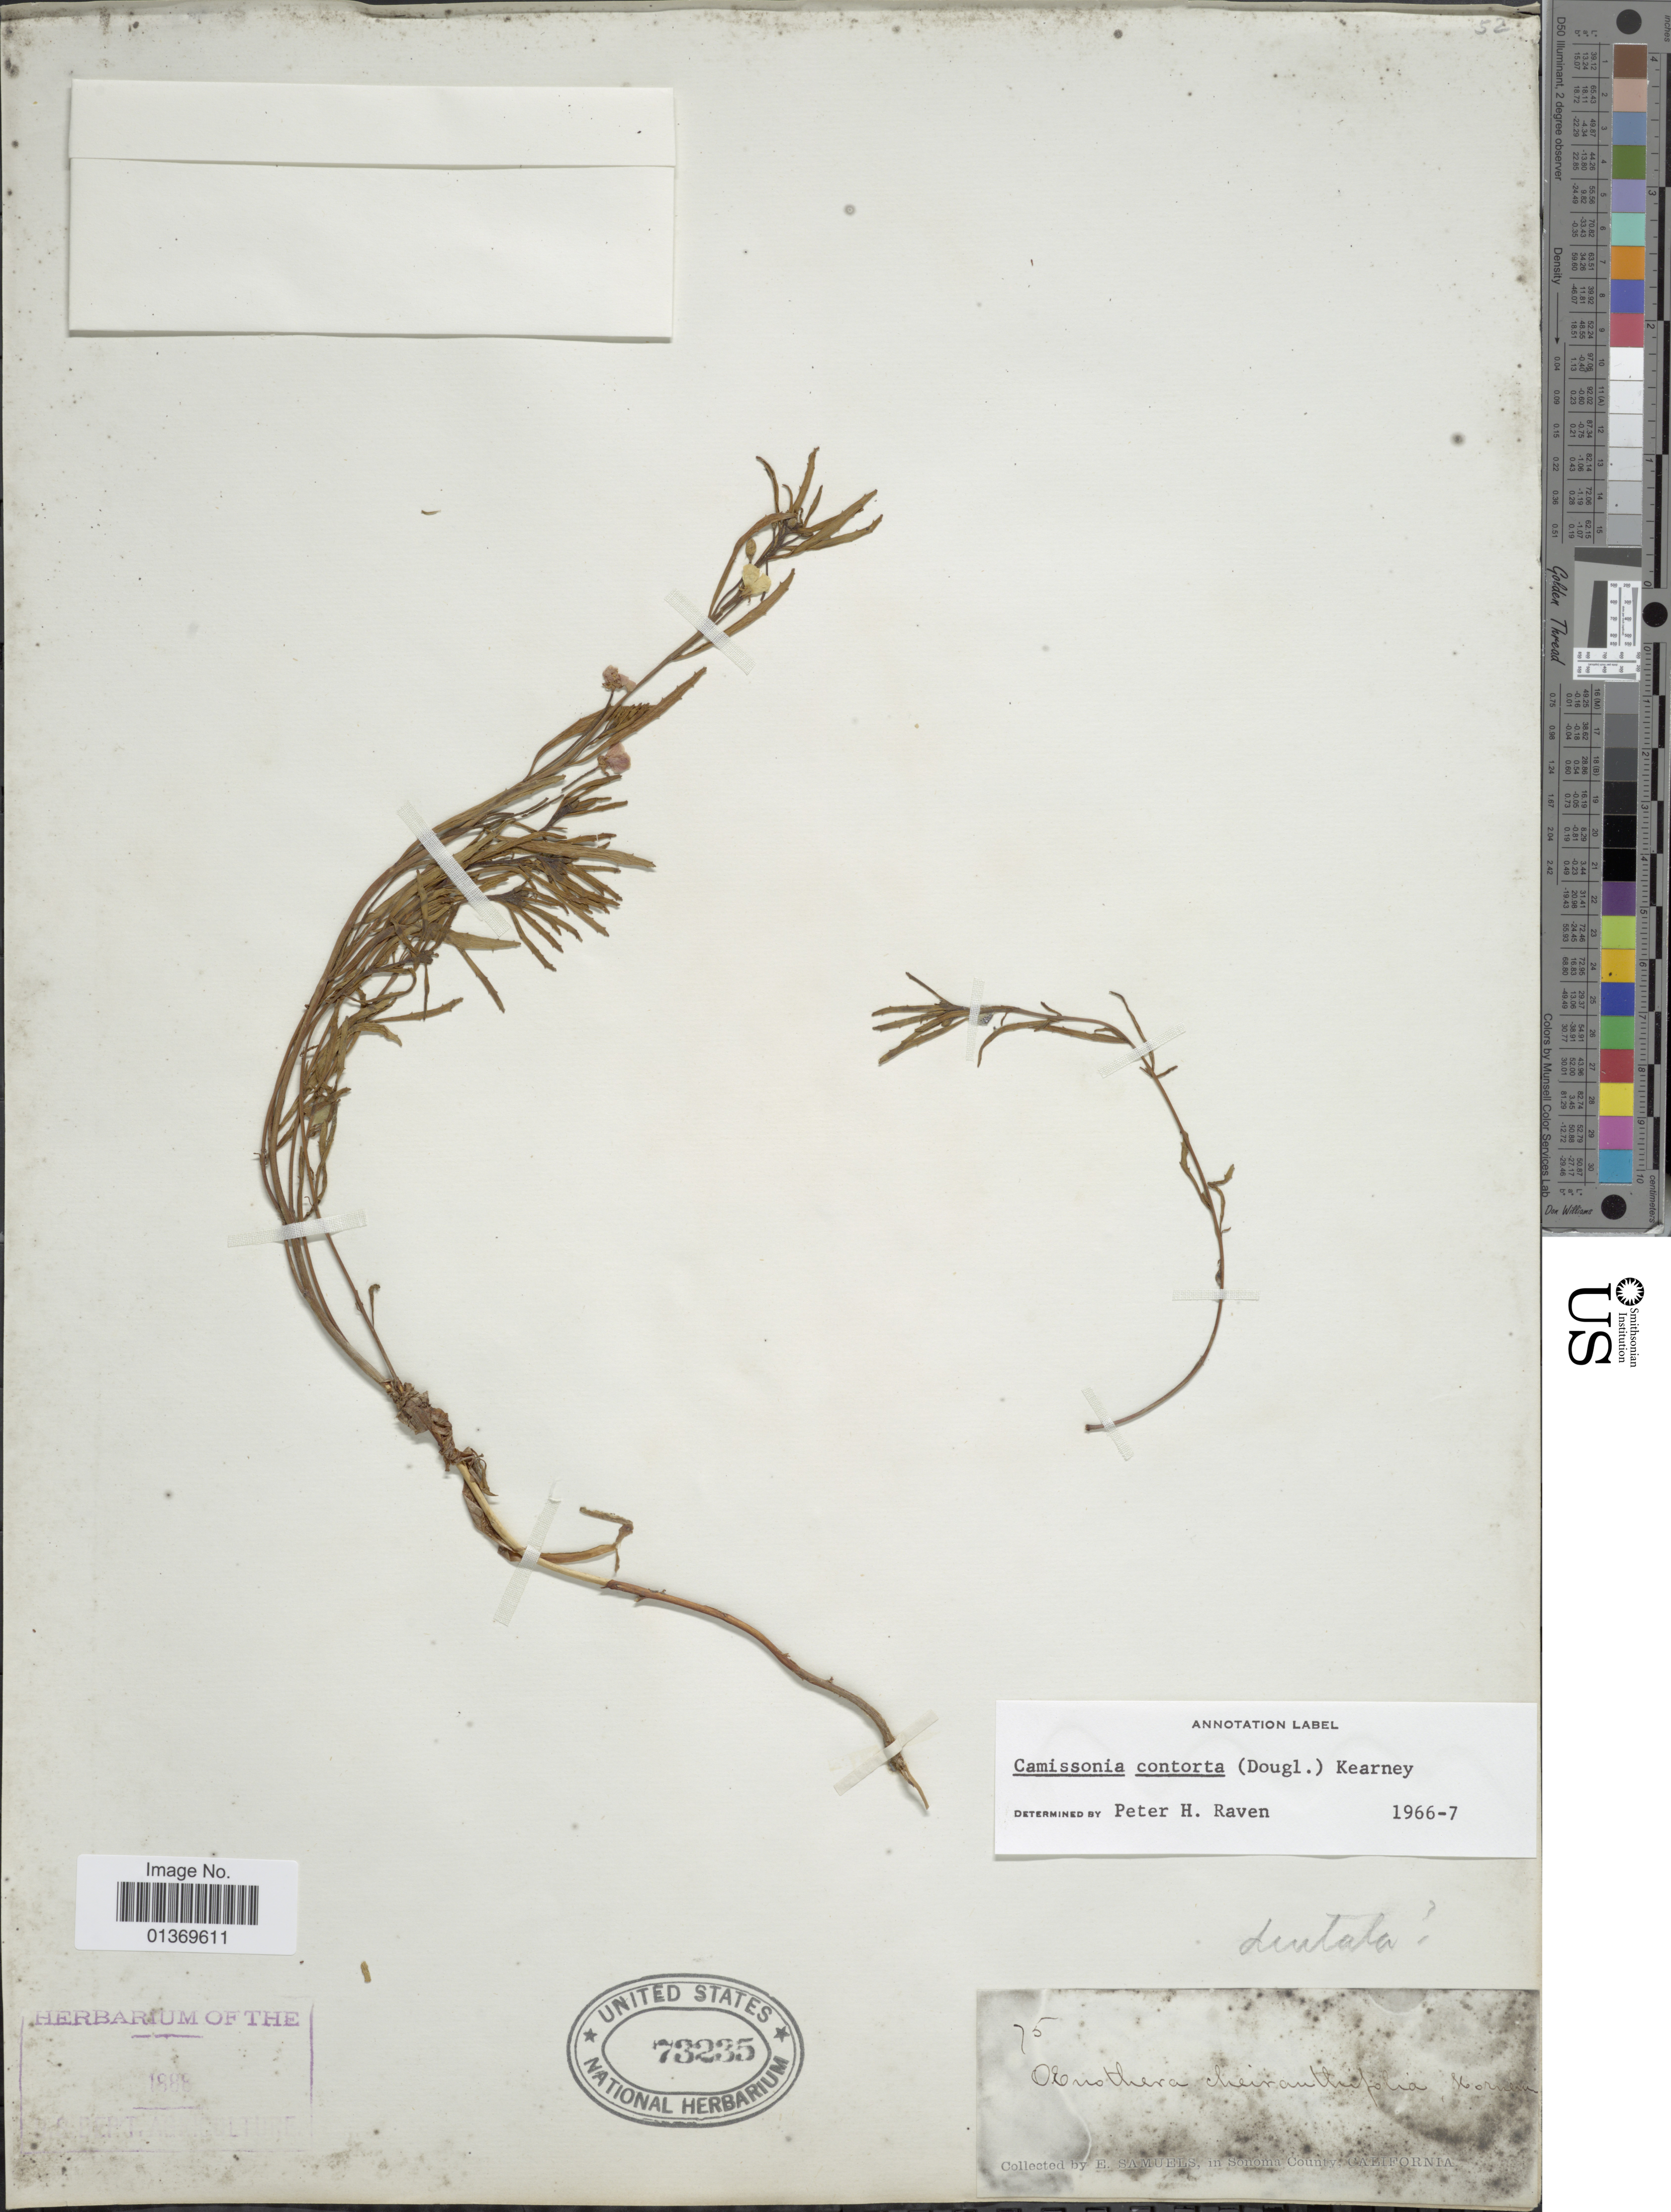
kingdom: Plantae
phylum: Tracheophyta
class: Magnoliopsida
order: Myrtales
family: Onagraceae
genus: Camissonia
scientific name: Camissonia contorta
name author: (Douglas) Kearney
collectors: E. Samuels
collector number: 75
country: United States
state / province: California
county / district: Sonoma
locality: In Sonoma County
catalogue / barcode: US 73235